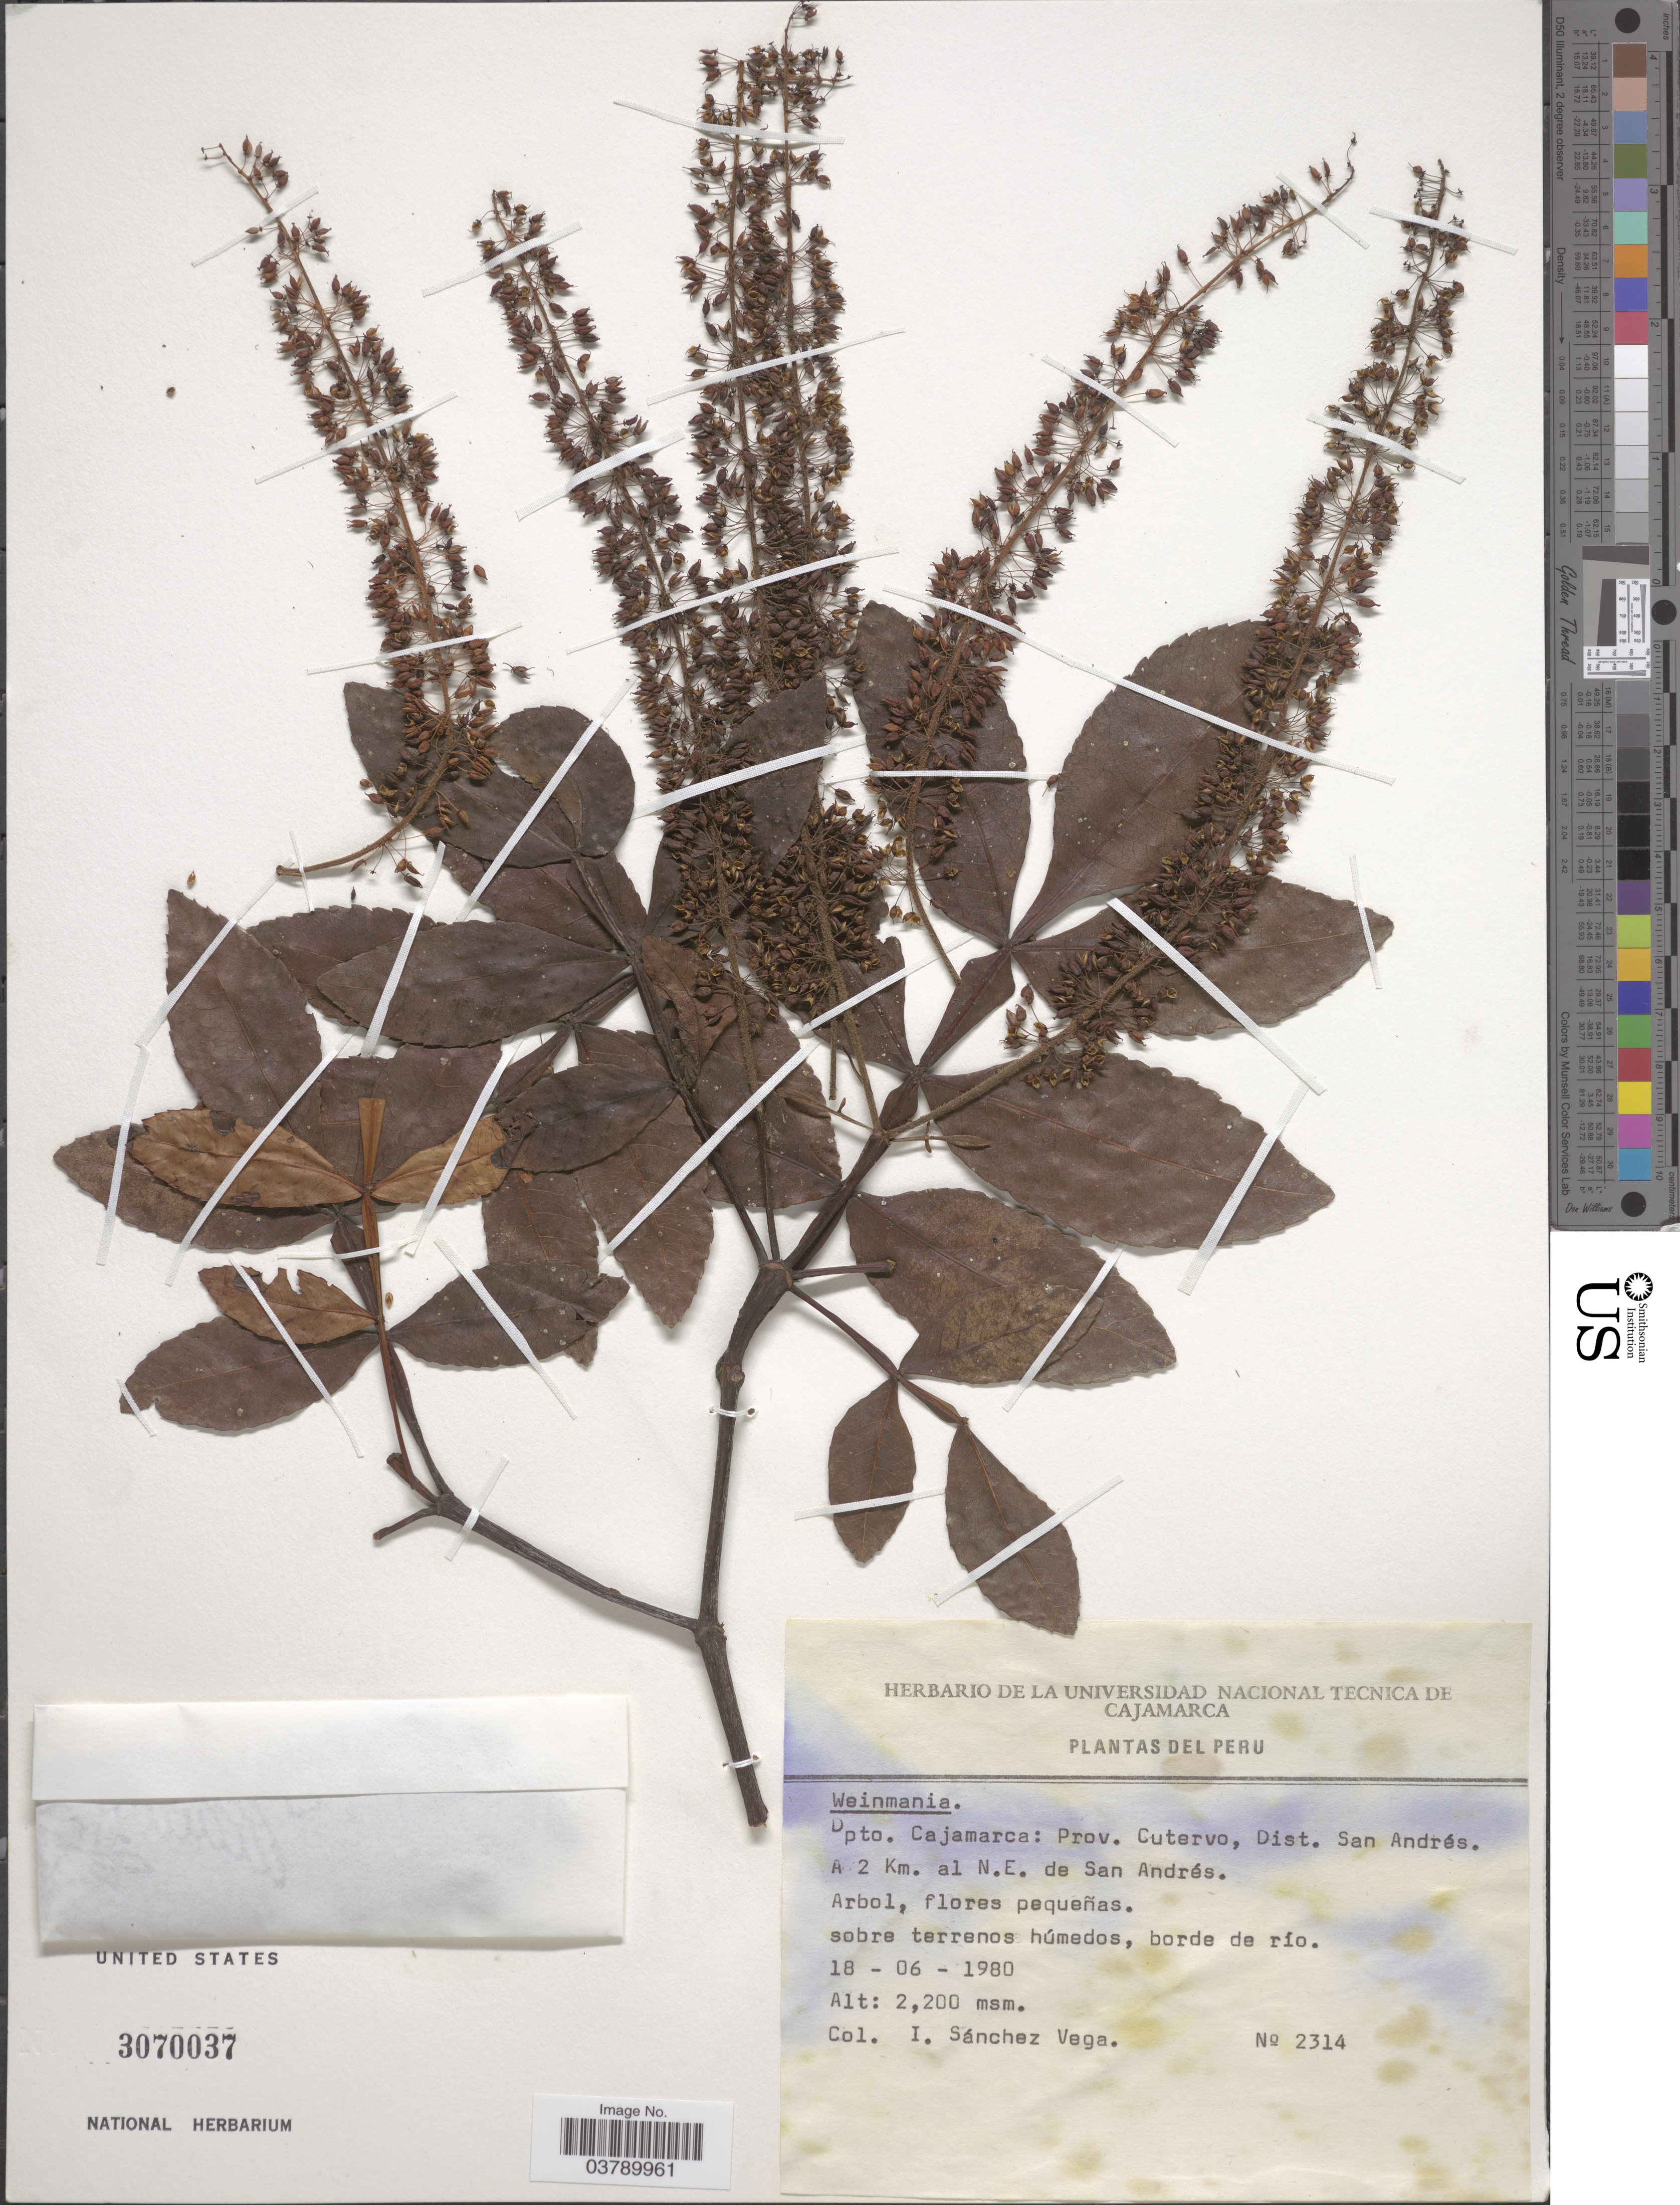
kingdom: Plantae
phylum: Tracheophyta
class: Magnoliopsida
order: Oxalidales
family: Cunoniaceae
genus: Weinmannia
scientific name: Weinmannia sp.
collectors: I. Sánchez Vega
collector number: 2314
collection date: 1980-06-18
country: Peru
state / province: Cajamarca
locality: Dpto. Cajamarca: Prov. Cutervo, Dist. San Andrés. A 2 Km. al N. E. de San Andrés.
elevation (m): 2200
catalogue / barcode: US 3070037